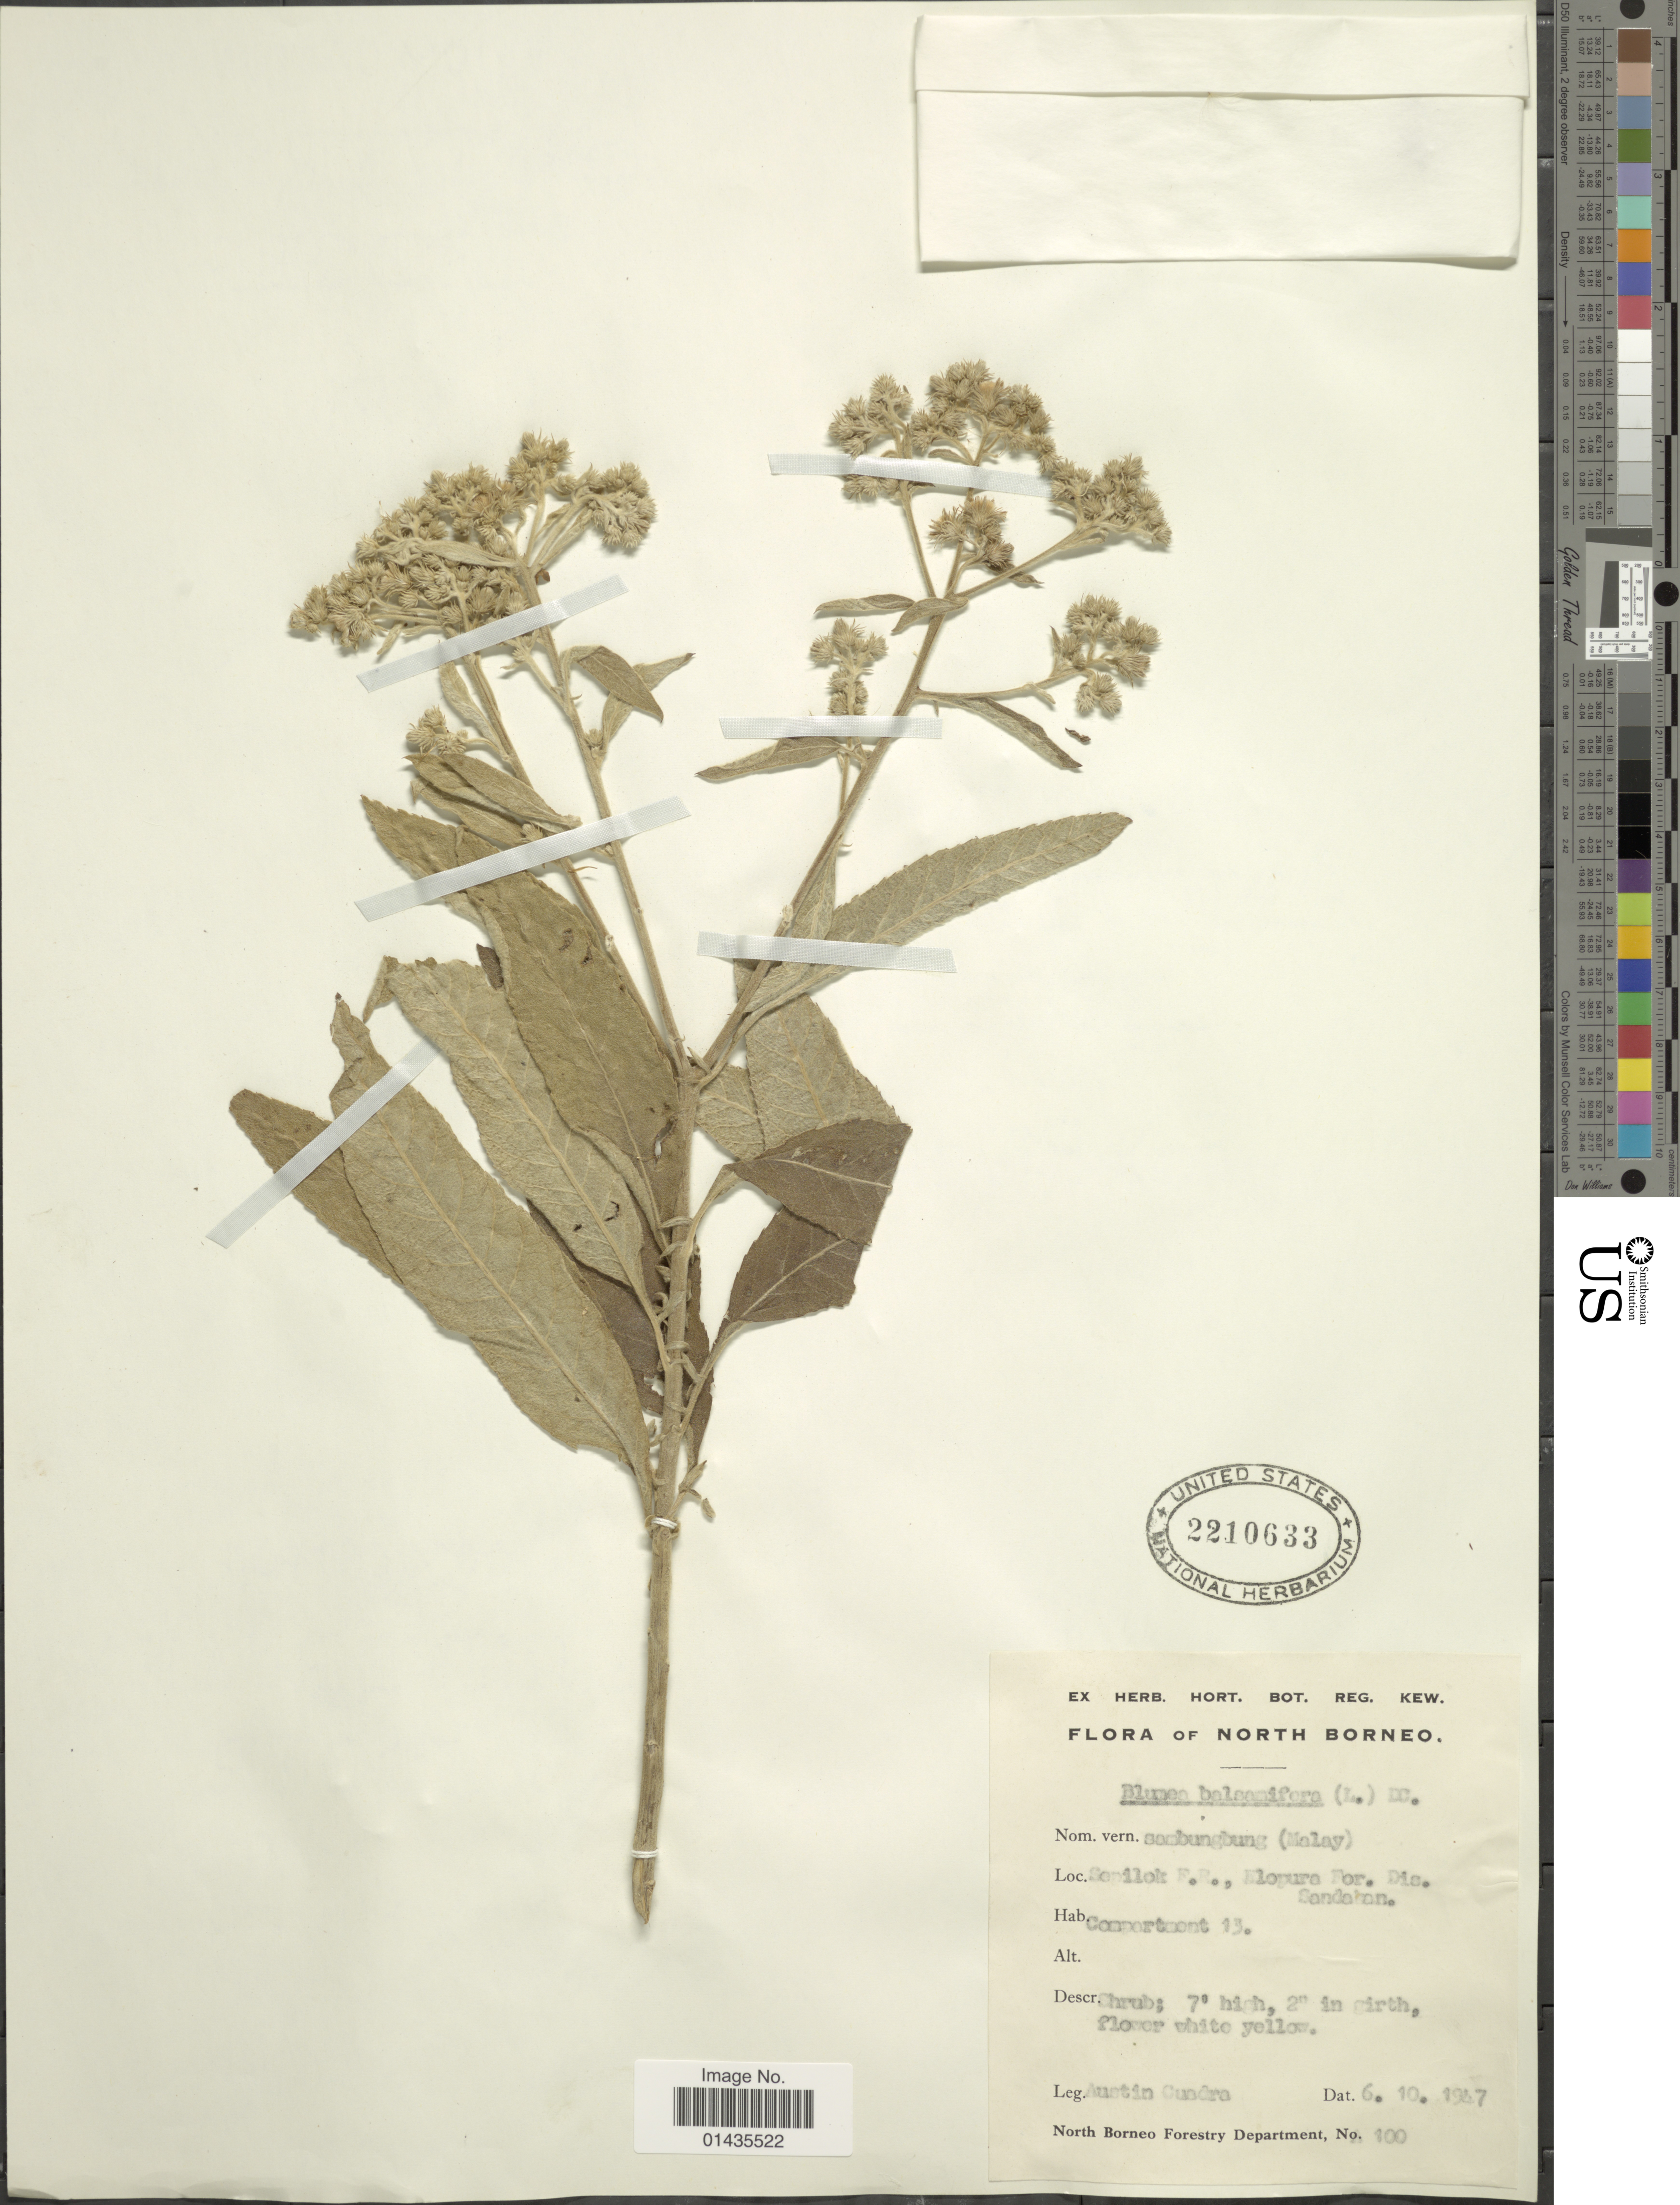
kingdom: Plantae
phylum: Tracheophyta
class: Magnoliopsida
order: Asterales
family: Asteraceae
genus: Blumea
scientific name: Blumea sp.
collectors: A. Cuadra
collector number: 100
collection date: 1947-10-06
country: Malaysia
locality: North Borneo, Sopilok F. R., Elopura For. Dic. Sandahan [interpreted]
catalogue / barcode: US 2210633